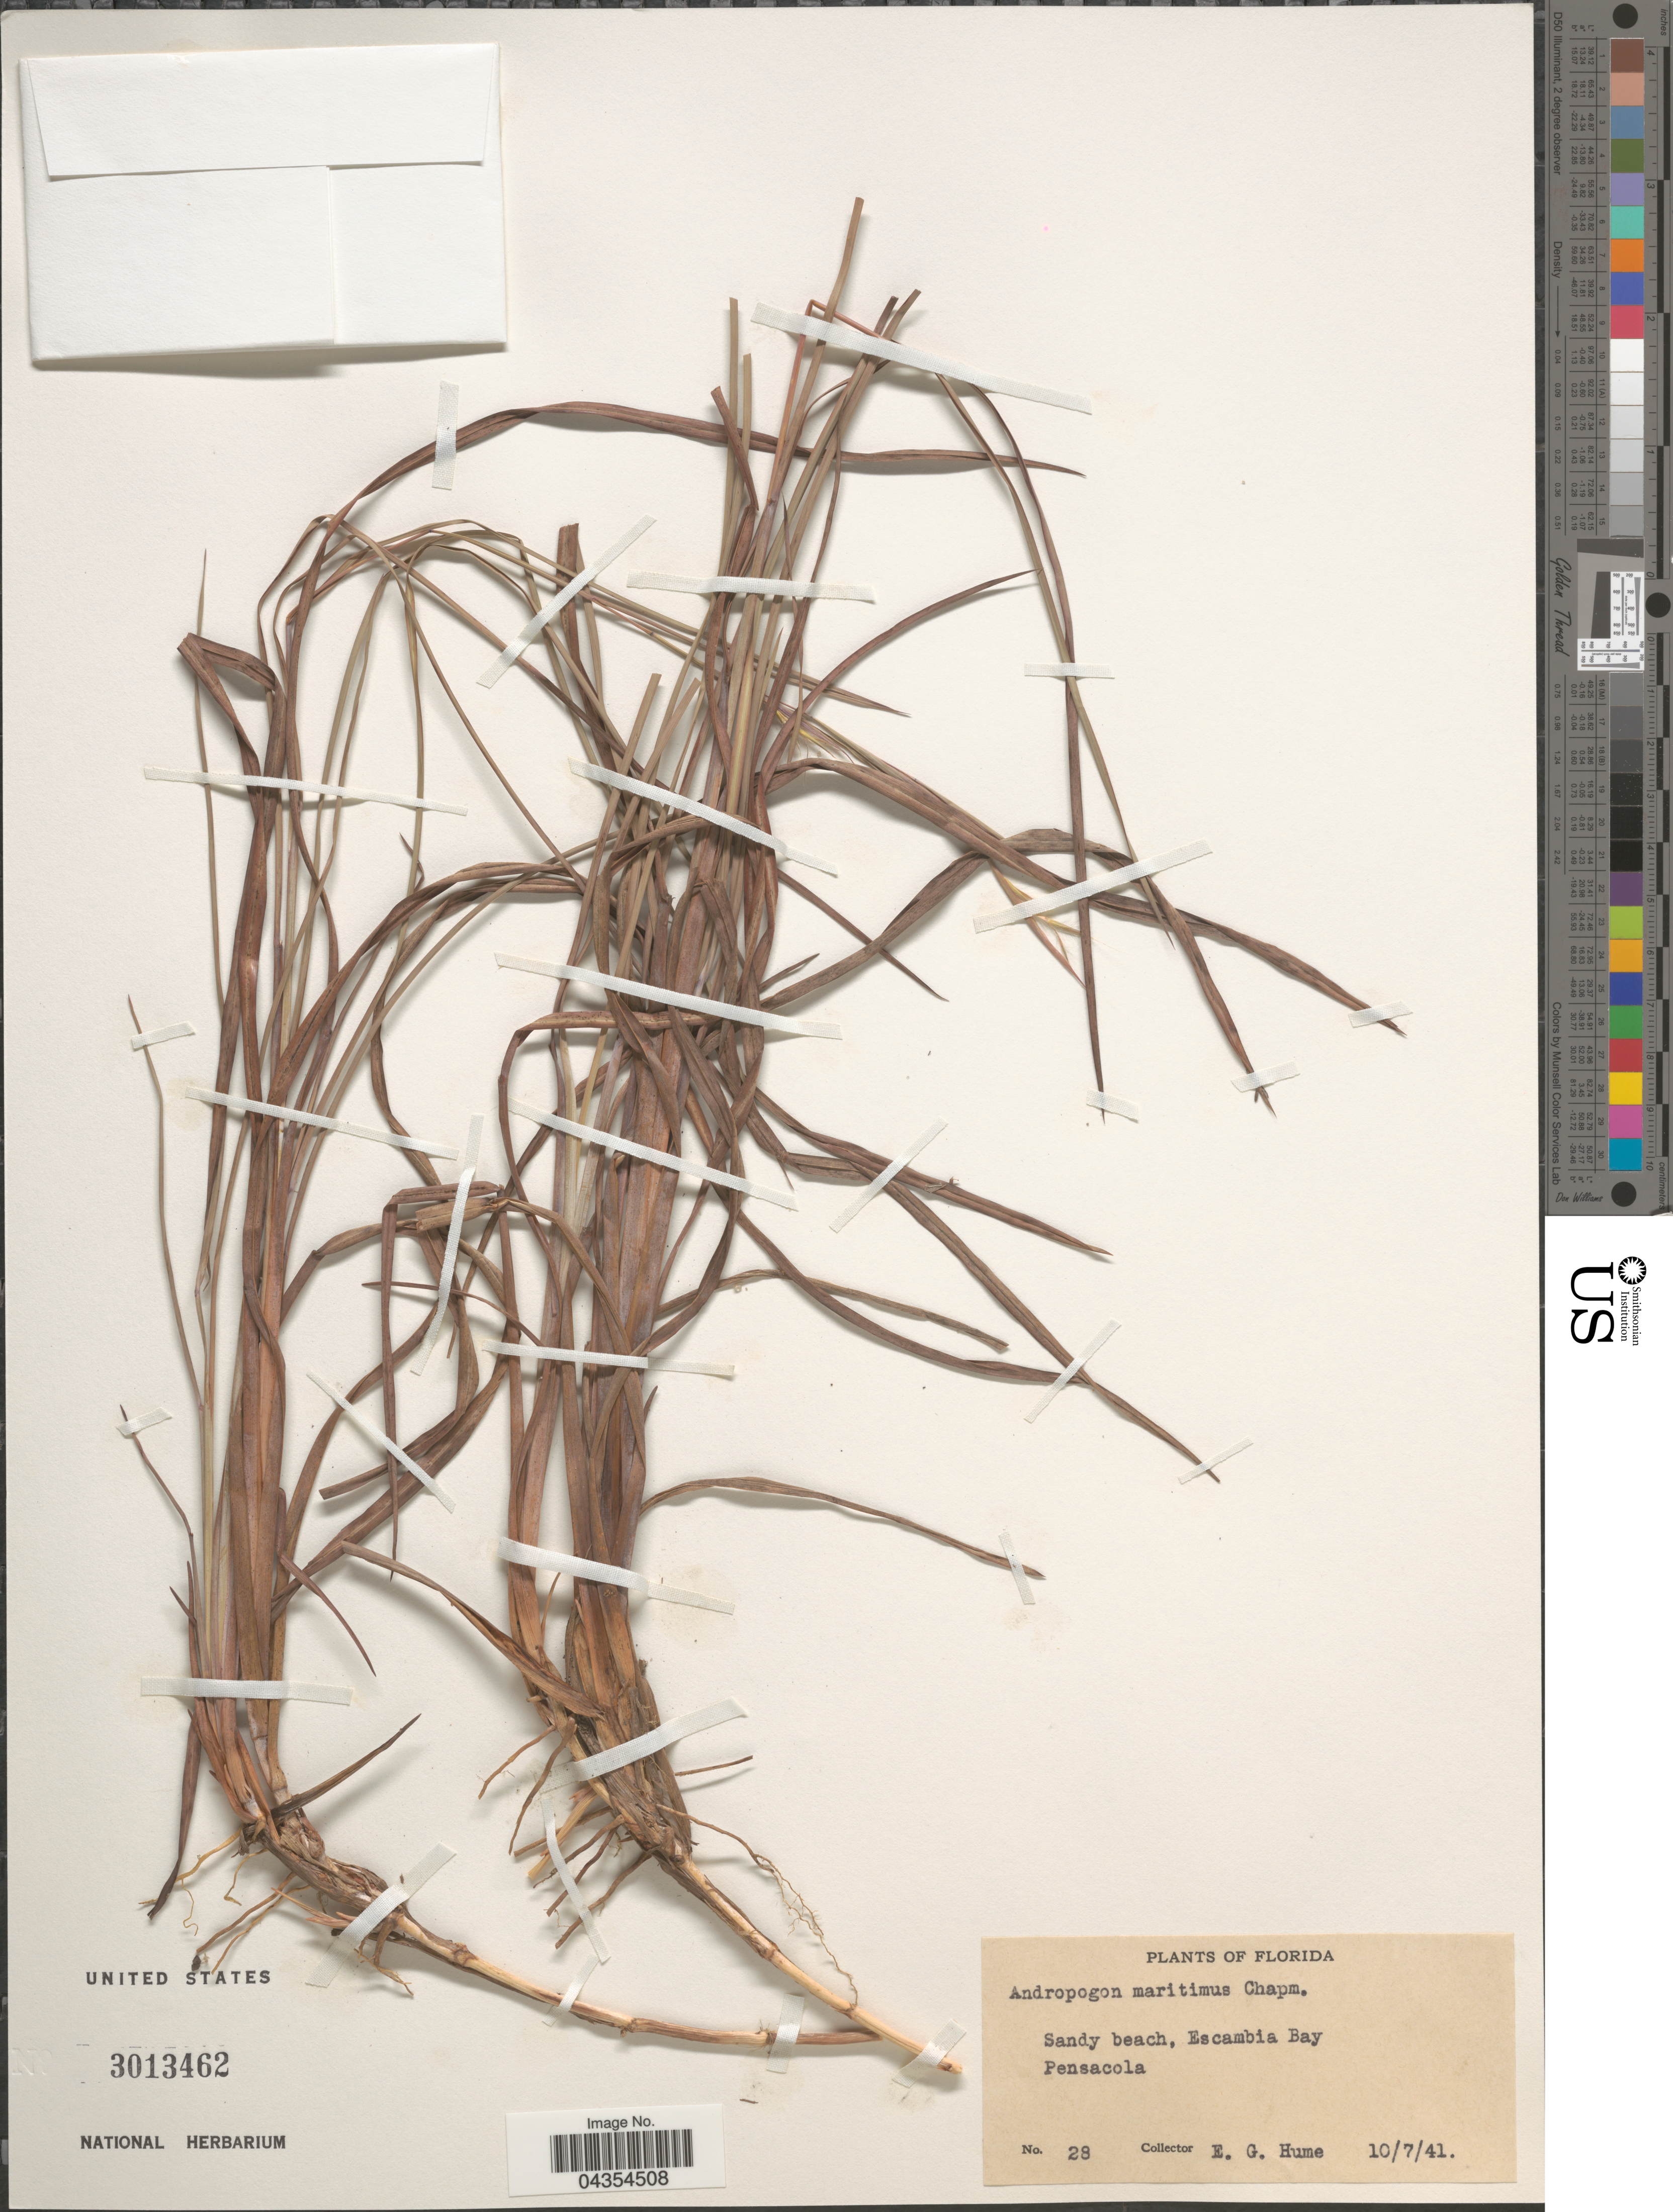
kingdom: Plantae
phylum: Tracheophyta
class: Liliopsida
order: Poales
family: Poaceae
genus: Schizachyrium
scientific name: Schizachyrium maritimum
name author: (Chapm.) Nash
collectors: E. Hume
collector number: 28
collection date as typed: Transcribed d/m/y: 7/10/41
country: United States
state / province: Florida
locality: Sandy beach, Escambia Bay. Pensacola.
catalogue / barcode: US 3013462